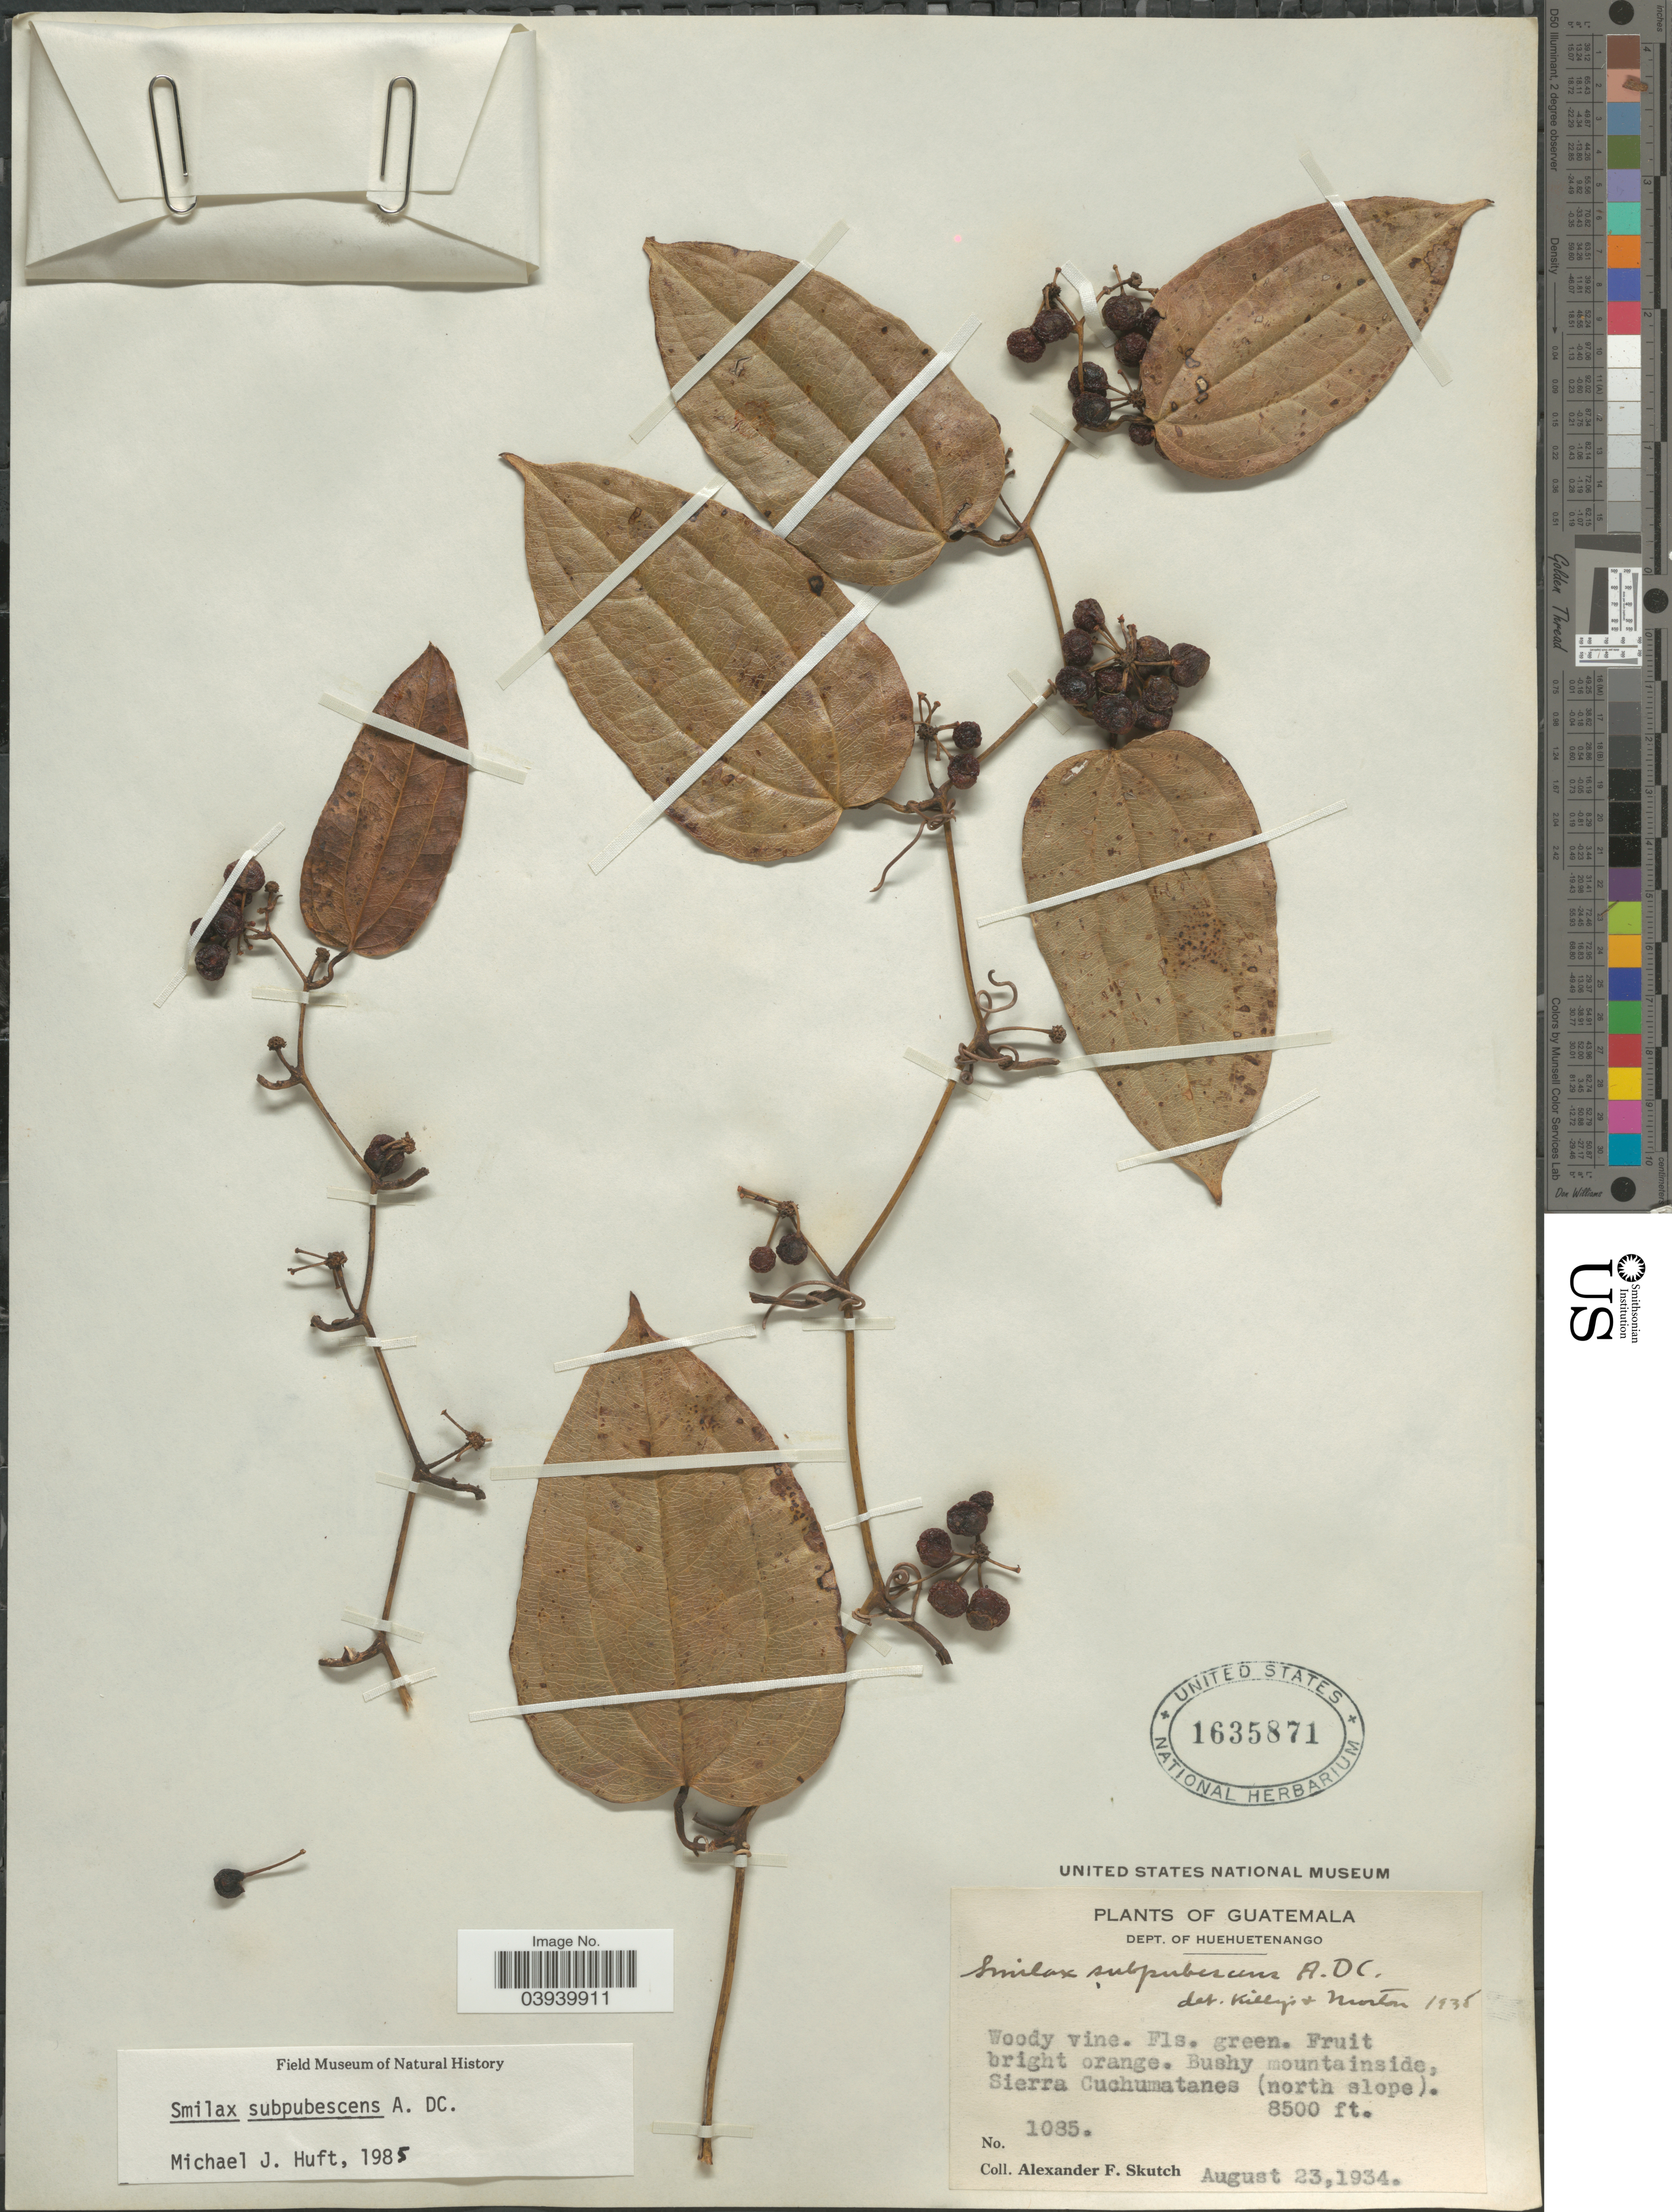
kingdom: Plantae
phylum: Tracheophyta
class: Liliopsida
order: Liliales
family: Smilacaceae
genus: Smilax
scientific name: Smilax subpubescens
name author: A. DC.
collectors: A. F. Skutch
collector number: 1085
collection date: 1934-08-23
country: Guatemala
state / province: Huehuetenango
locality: Dept. of Huehuetenango. Bushy mountainside, Sierra Cuchumatanes (north slope).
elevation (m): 2591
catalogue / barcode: US 1635871